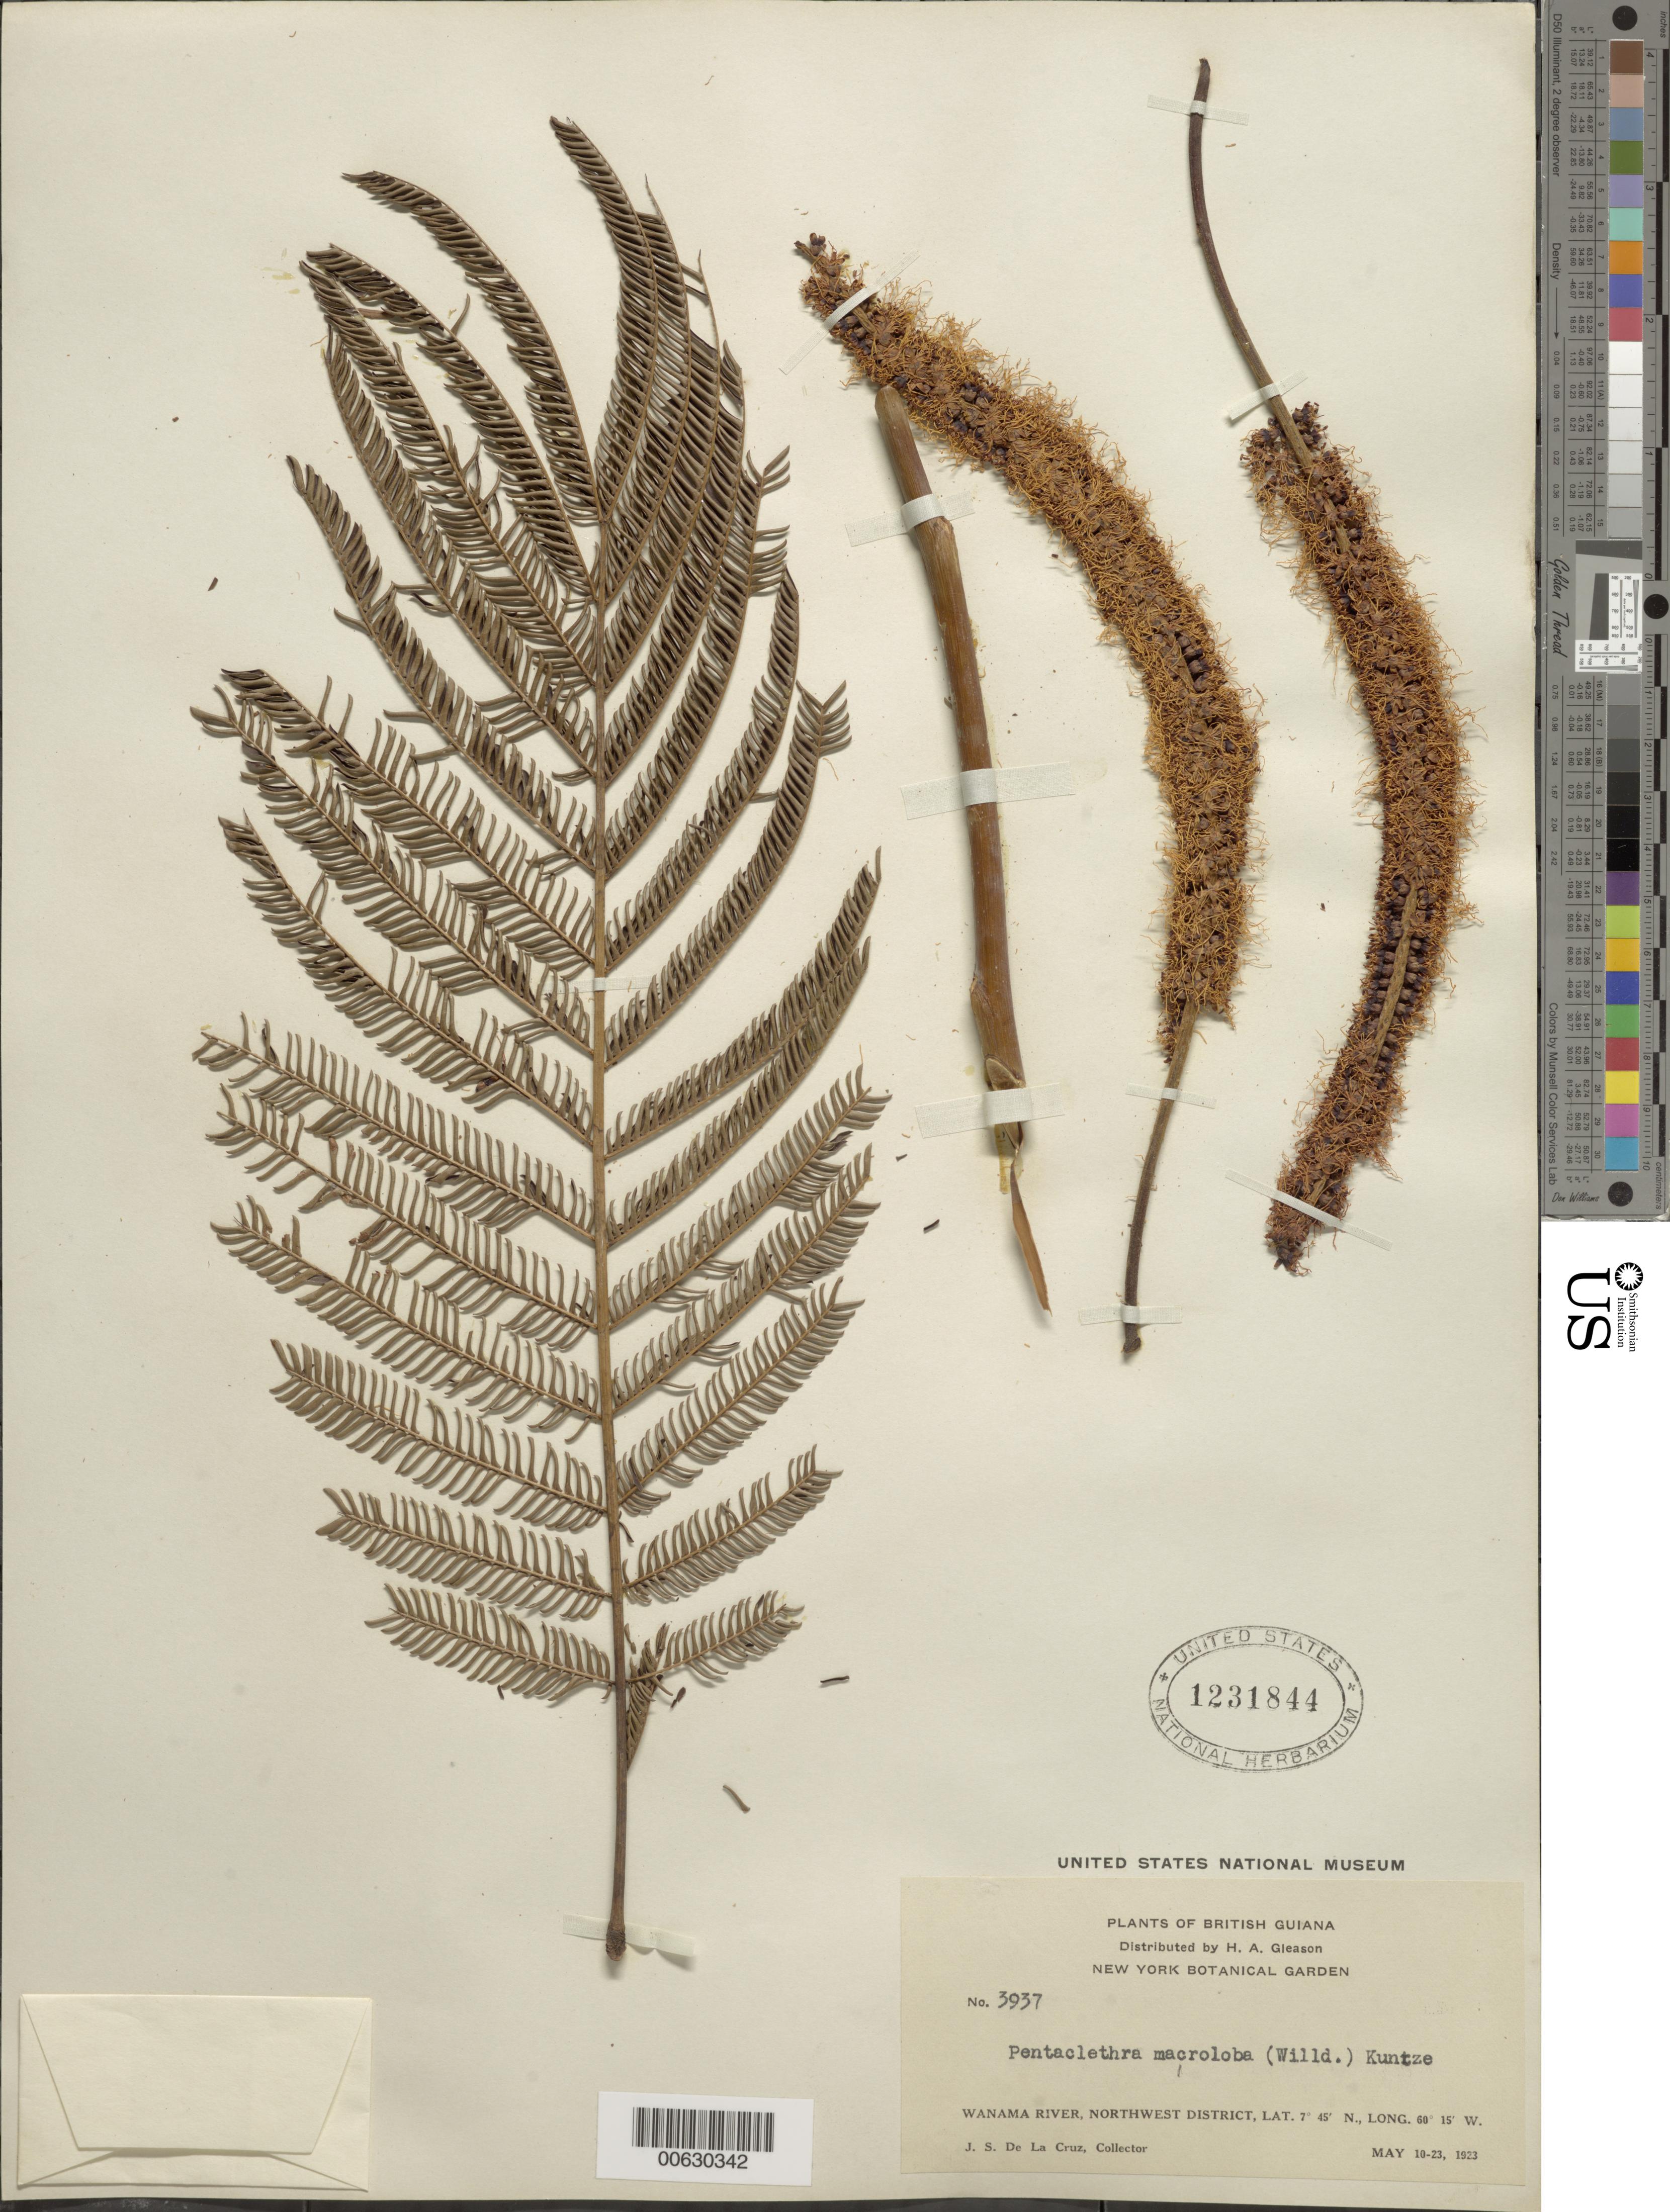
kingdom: Plantae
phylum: Tracheophyta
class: Magnoliopsida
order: Fabales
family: Fabaceae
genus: Pentaclethra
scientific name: Pentaclethra macroloba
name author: (Willd.) Kuntze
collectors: J. S. de la Cruz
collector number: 3937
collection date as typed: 10-May-23 to 23-May-23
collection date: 1923-05-10/1923-05-23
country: Guyana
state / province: Barima-Waini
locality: Wanama R., NW District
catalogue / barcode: US 1231844